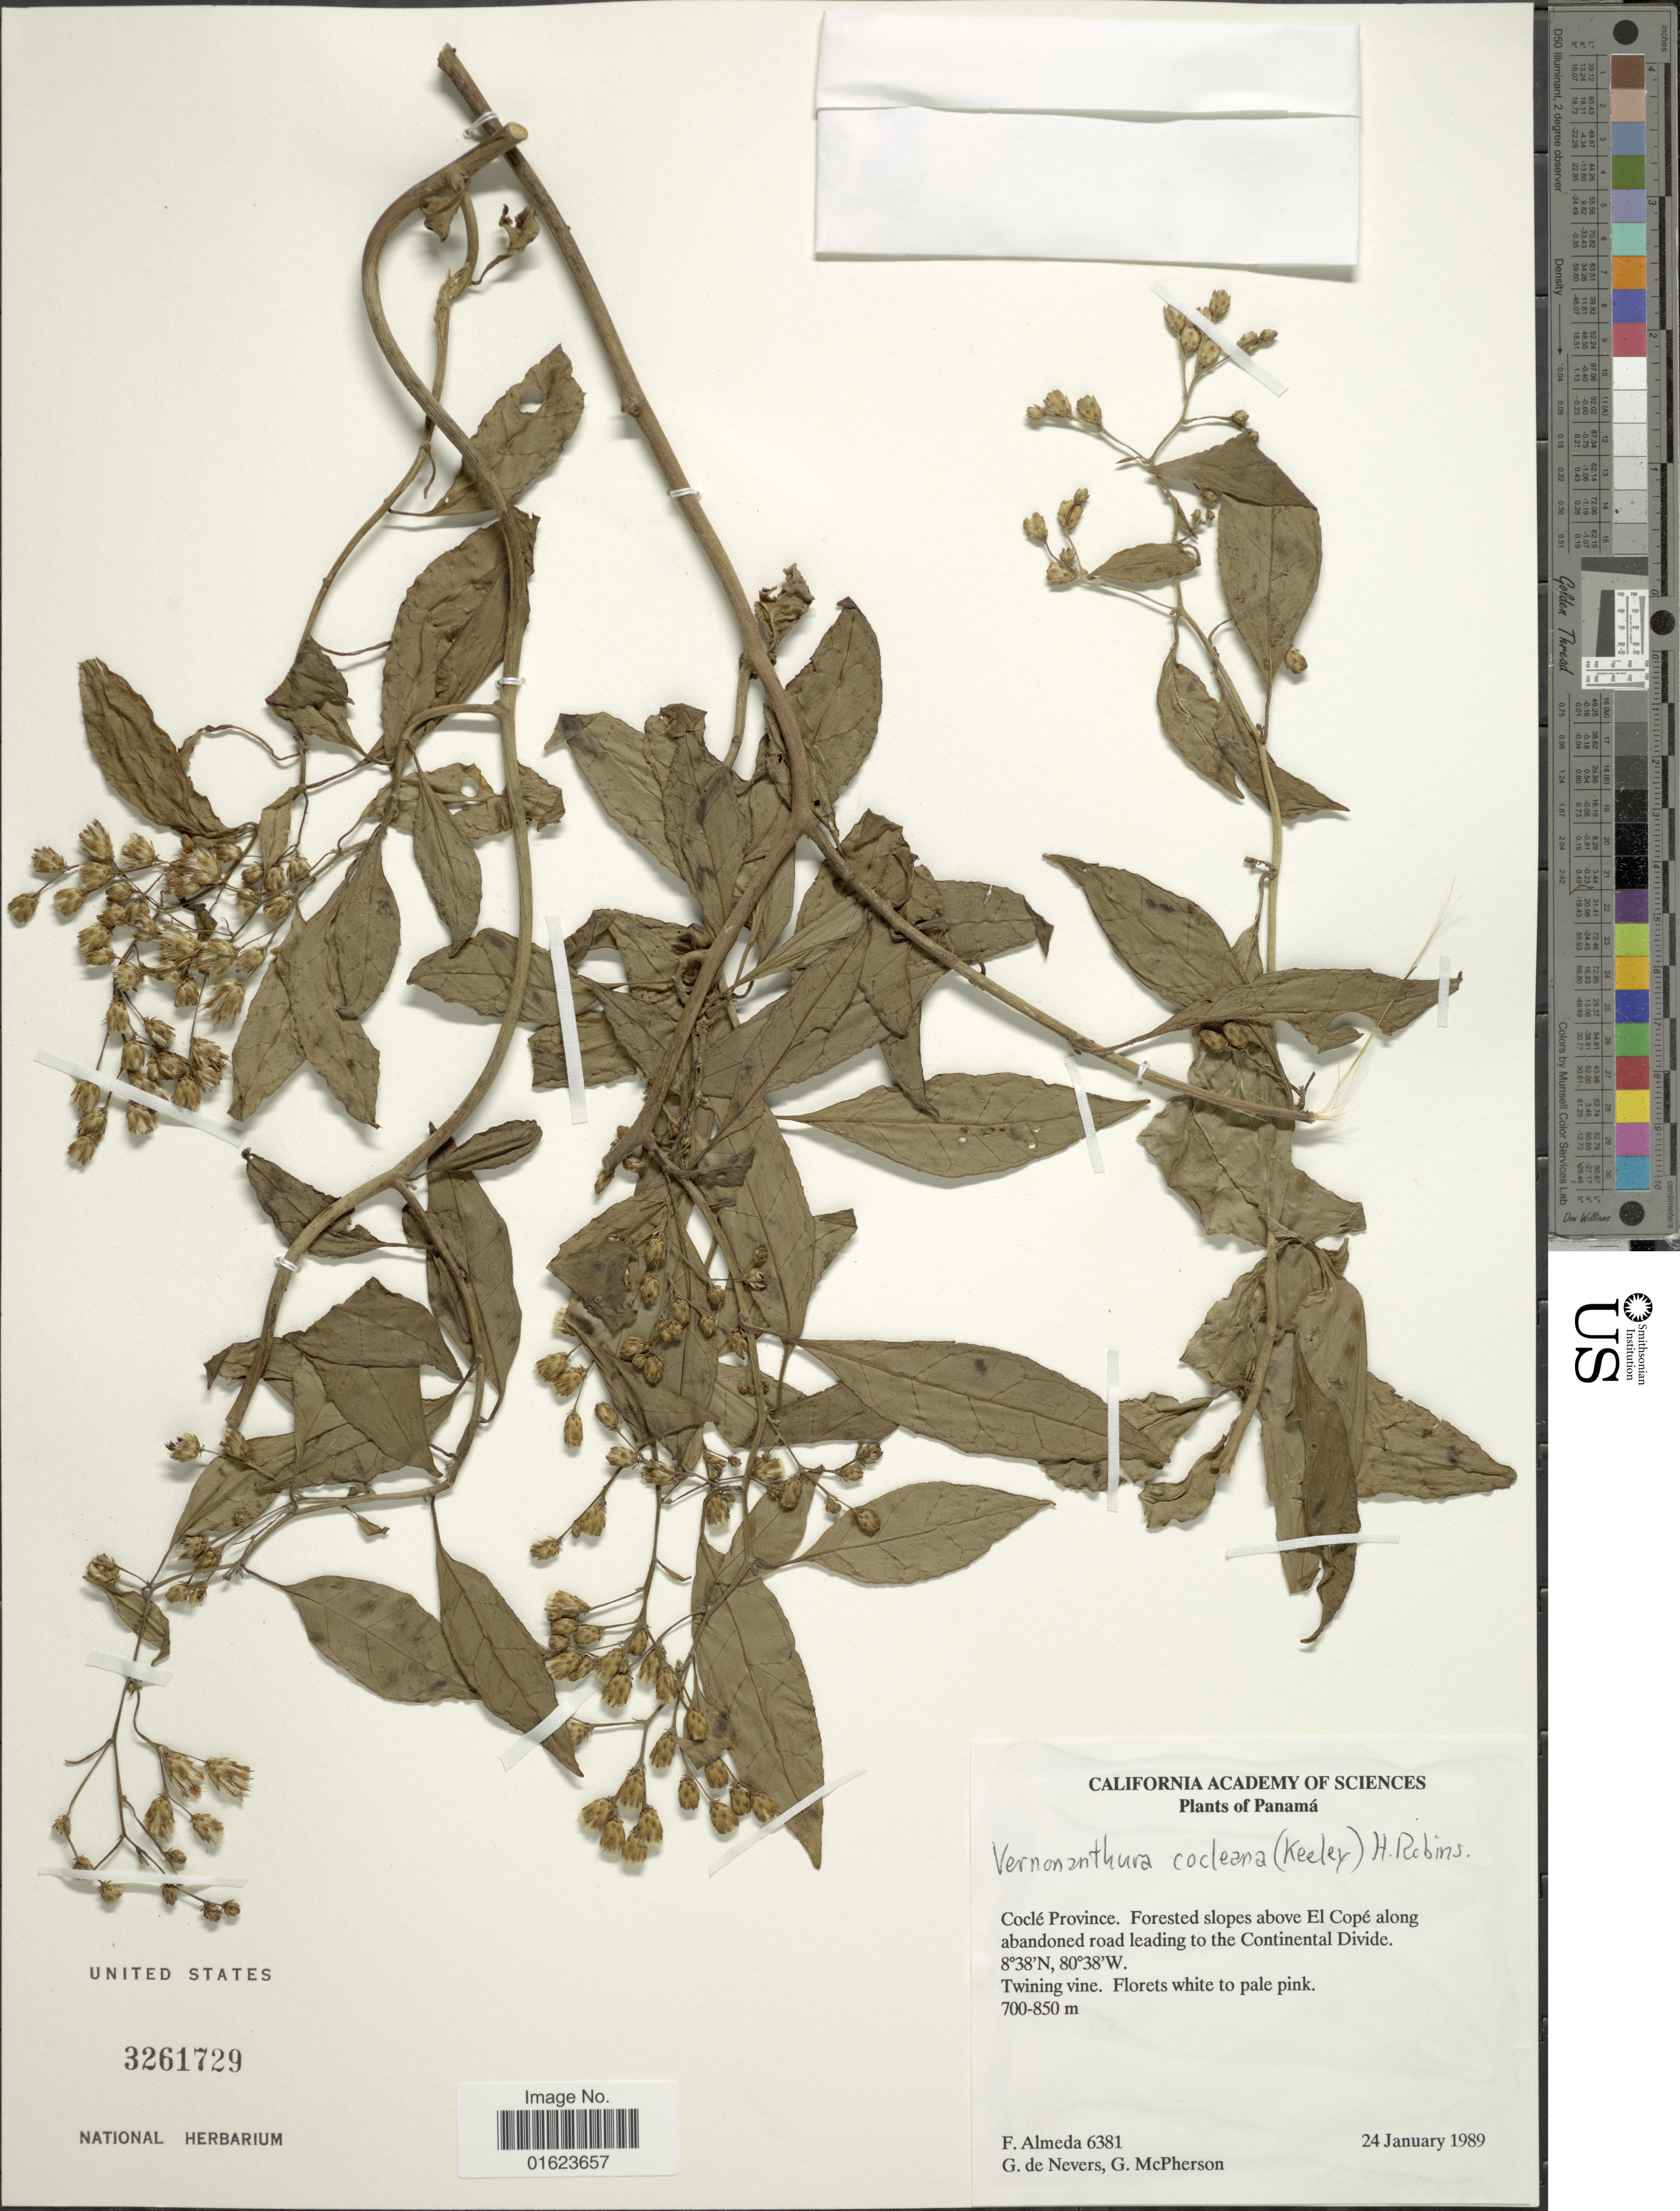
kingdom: Plantae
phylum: Tracheophyta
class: Magnoliopsida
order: Asterales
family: Asteraceae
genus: Vernonanthura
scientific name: Vernonanthura cocleana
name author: (S.C. Keeley) H. Rob.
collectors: F. Almeda, G. C. de Nevers & G. D. McPherson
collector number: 6381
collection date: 1989-01-24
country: Panama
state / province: Coclé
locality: Panama. Cocle Province. Forested slopes above El Cope along abandoned road leading to the Continental Divide.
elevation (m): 700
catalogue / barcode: US 3261729